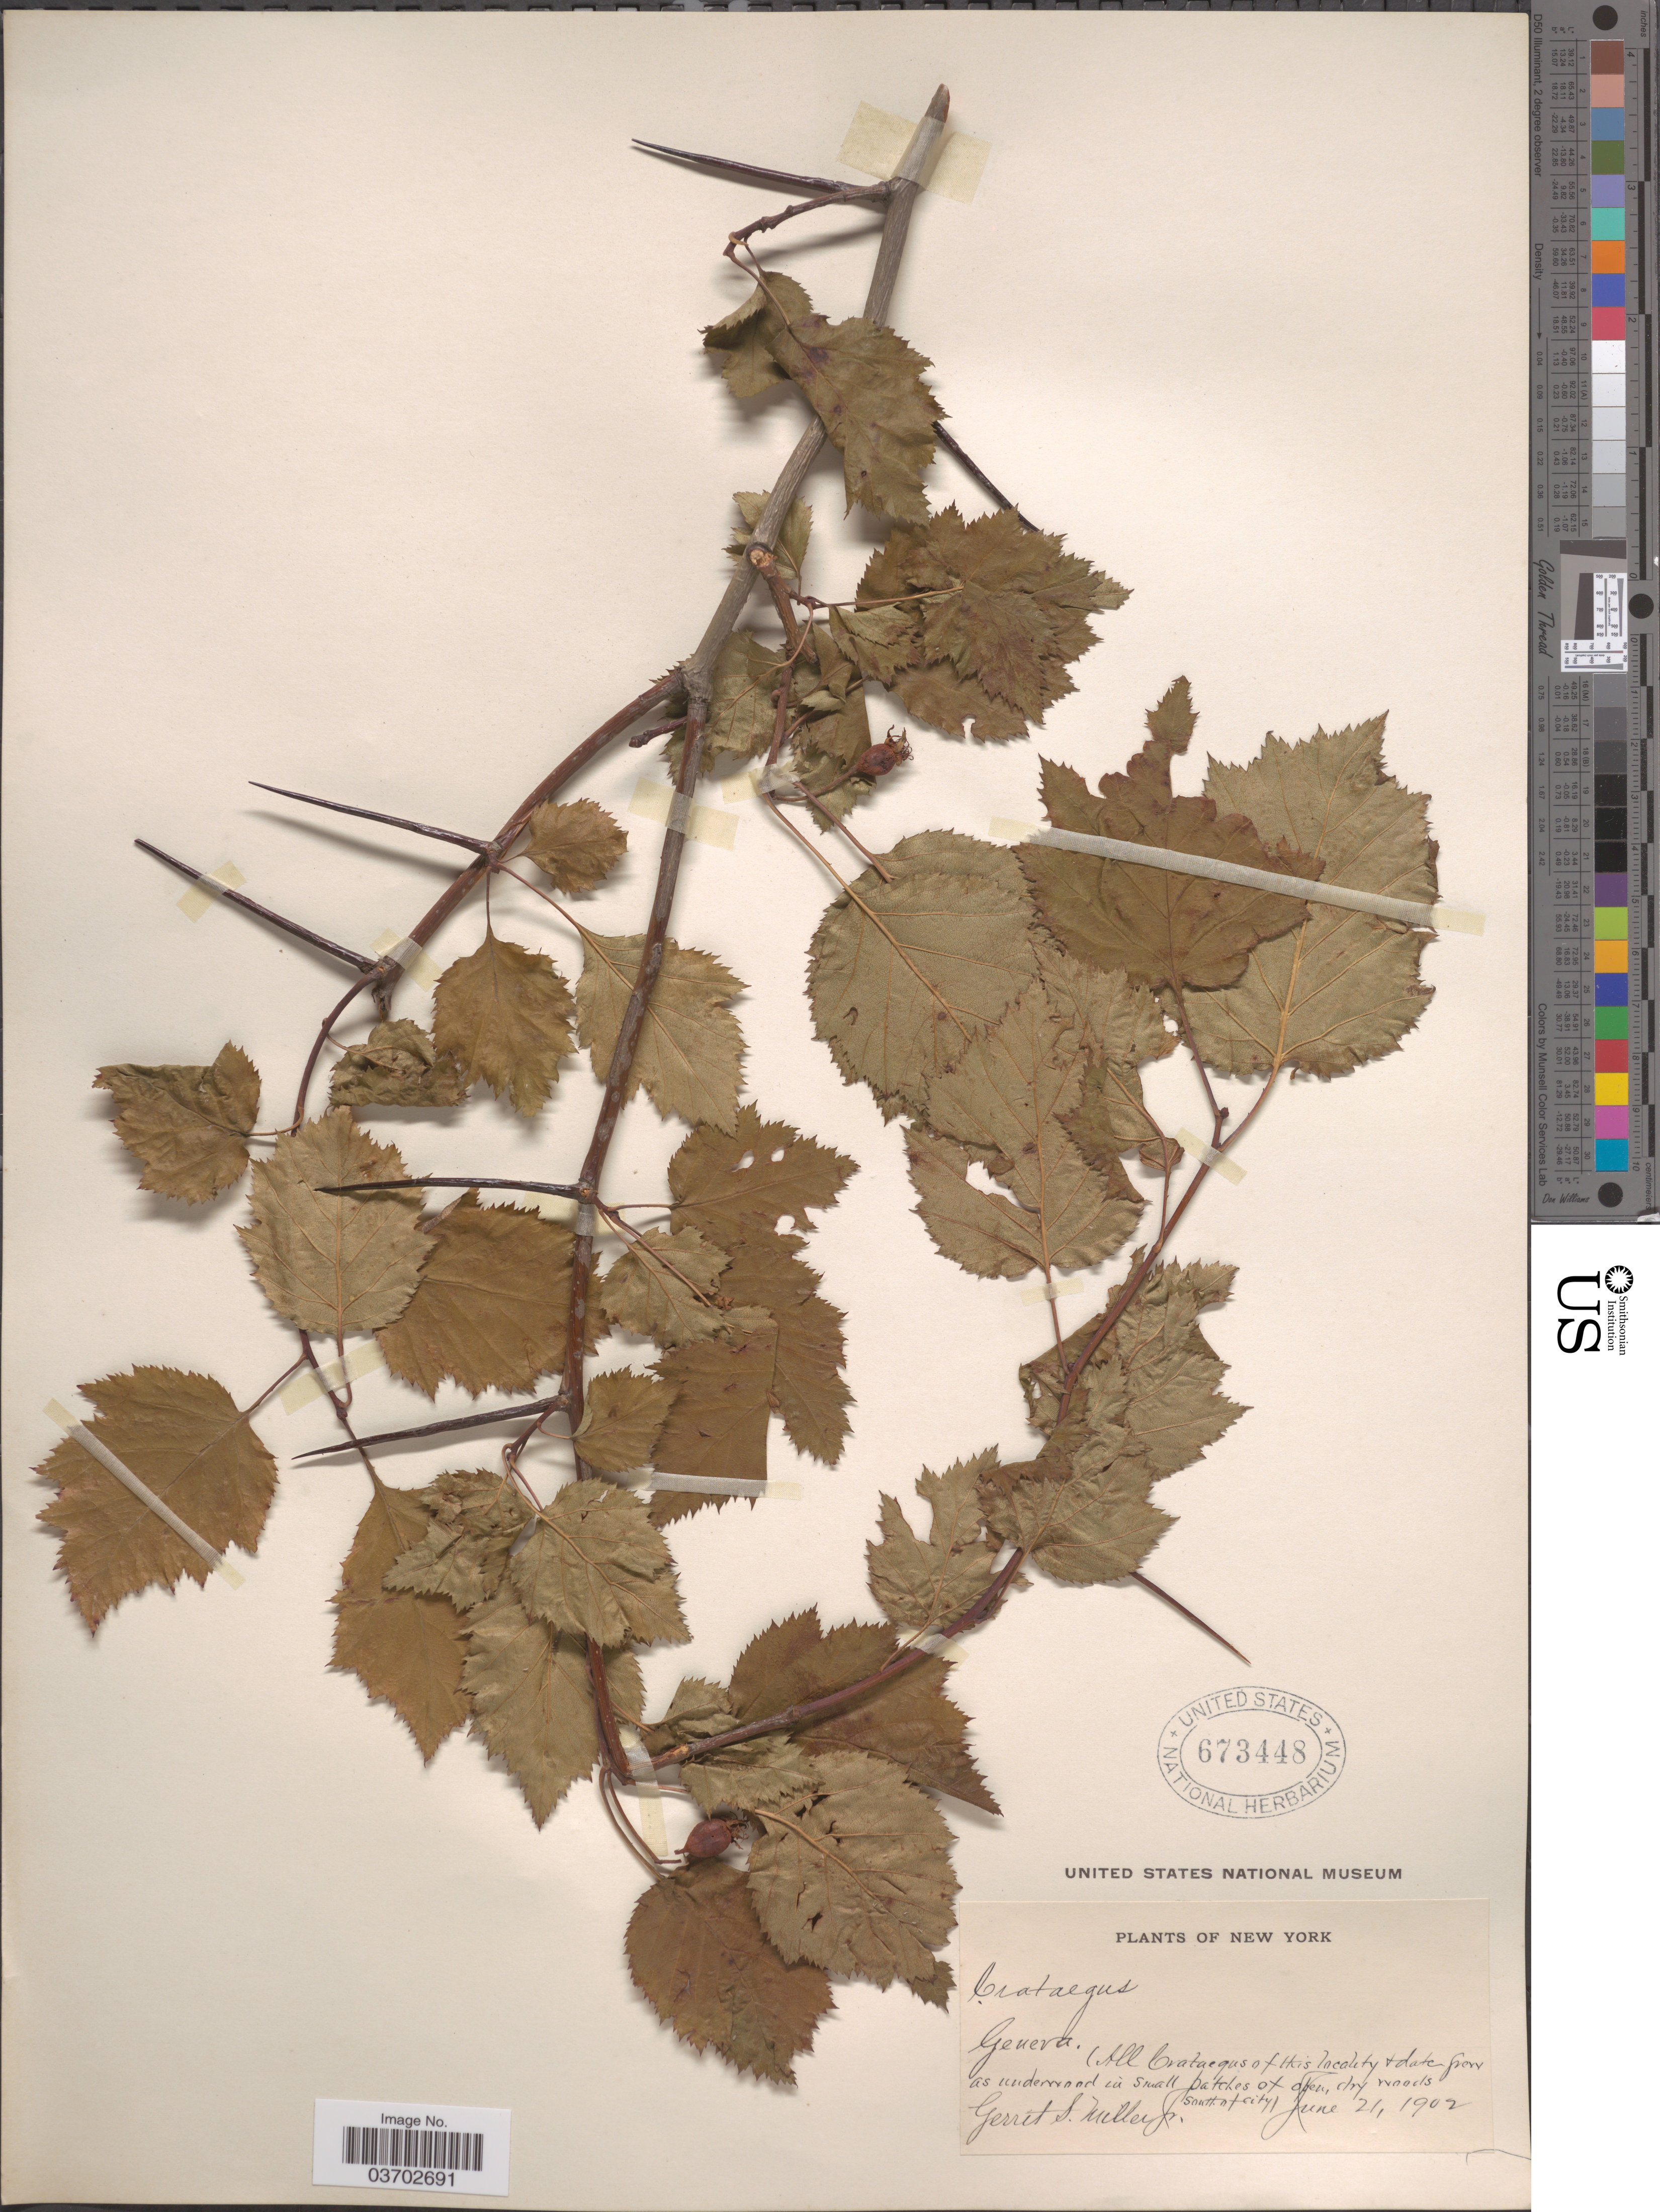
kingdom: Plantae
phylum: Tracheophyta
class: Magnoliopsida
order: Rosales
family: Rosaceae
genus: Crataegus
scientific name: Crataegus sp.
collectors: G. S. Miller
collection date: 1902-06-21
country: United States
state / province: New York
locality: Geneva. In small patches of open, dry woods south of city.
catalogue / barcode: US 673448